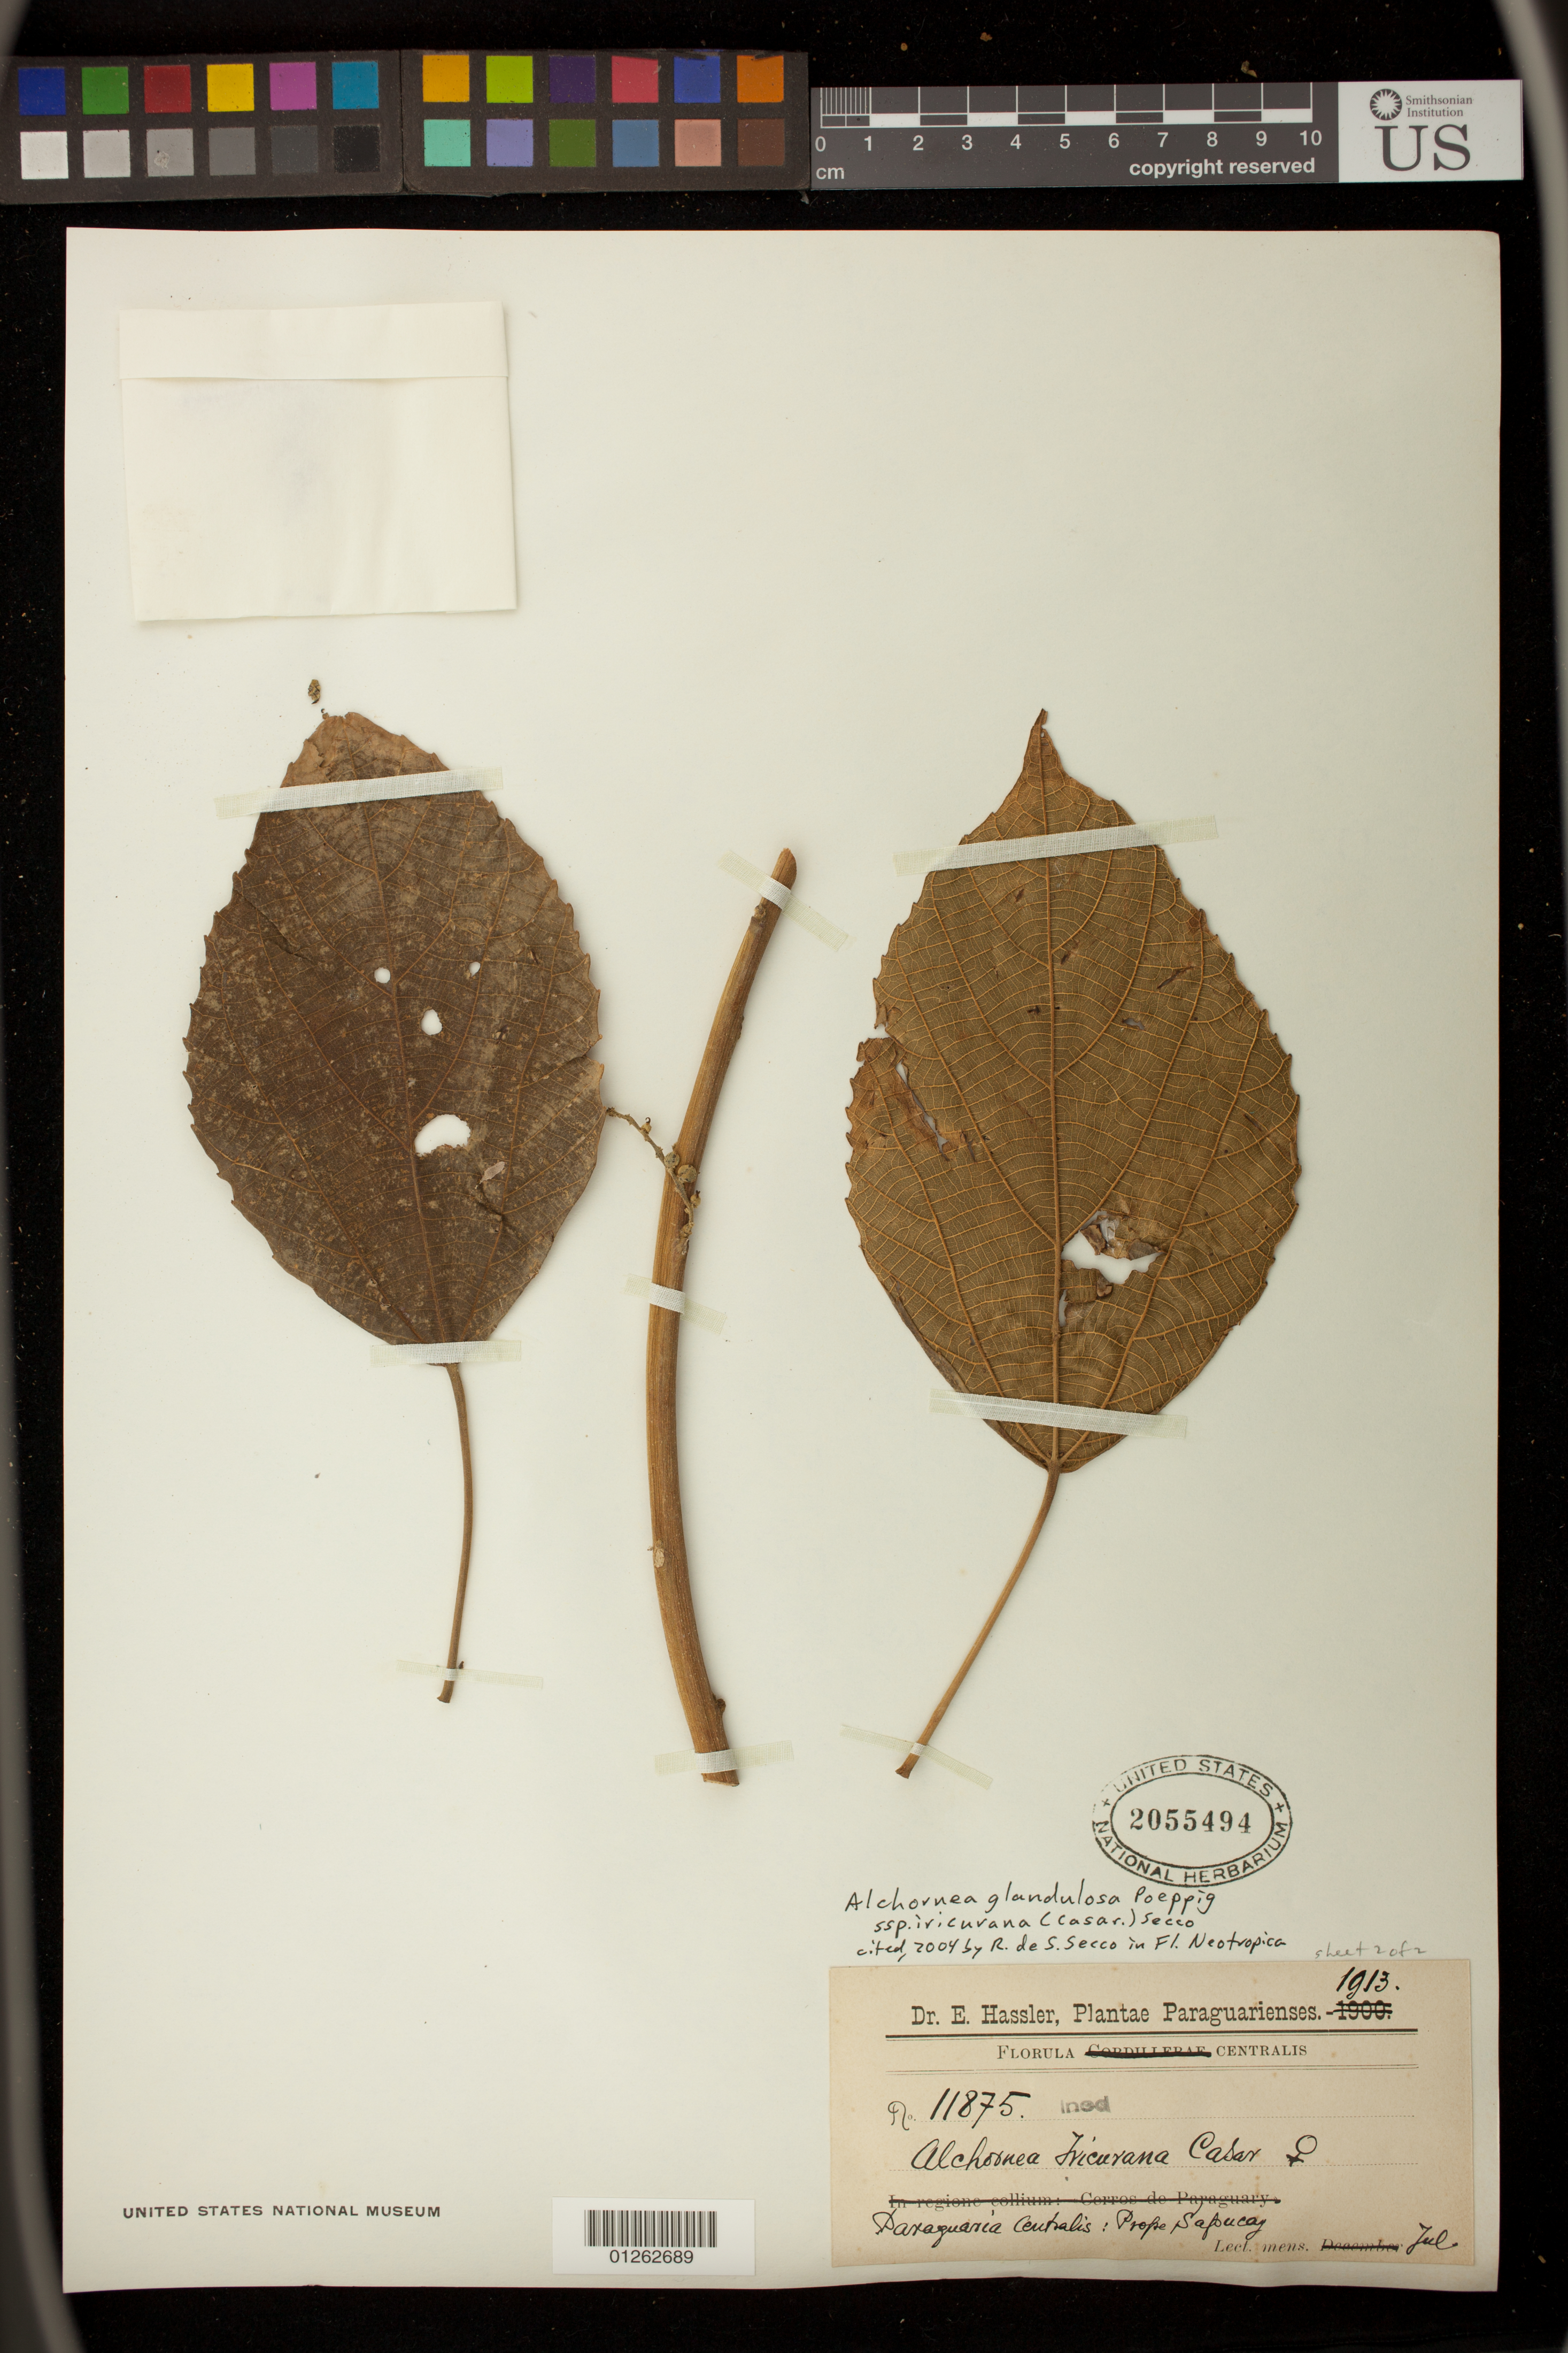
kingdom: Plantae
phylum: Tracheophyta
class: Magnoliopsida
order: Malpighiales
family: Euphorbiaceae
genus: Alchornea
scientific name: Alchornea glandulosa subsp. glandulosa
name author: Poepp.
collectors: E. Hassler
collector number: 11875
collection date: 1913-07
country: Paraguay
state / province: Paraguari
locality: Paraguaria Centralis: Prope Sapaucay,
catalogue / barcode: US 2055494